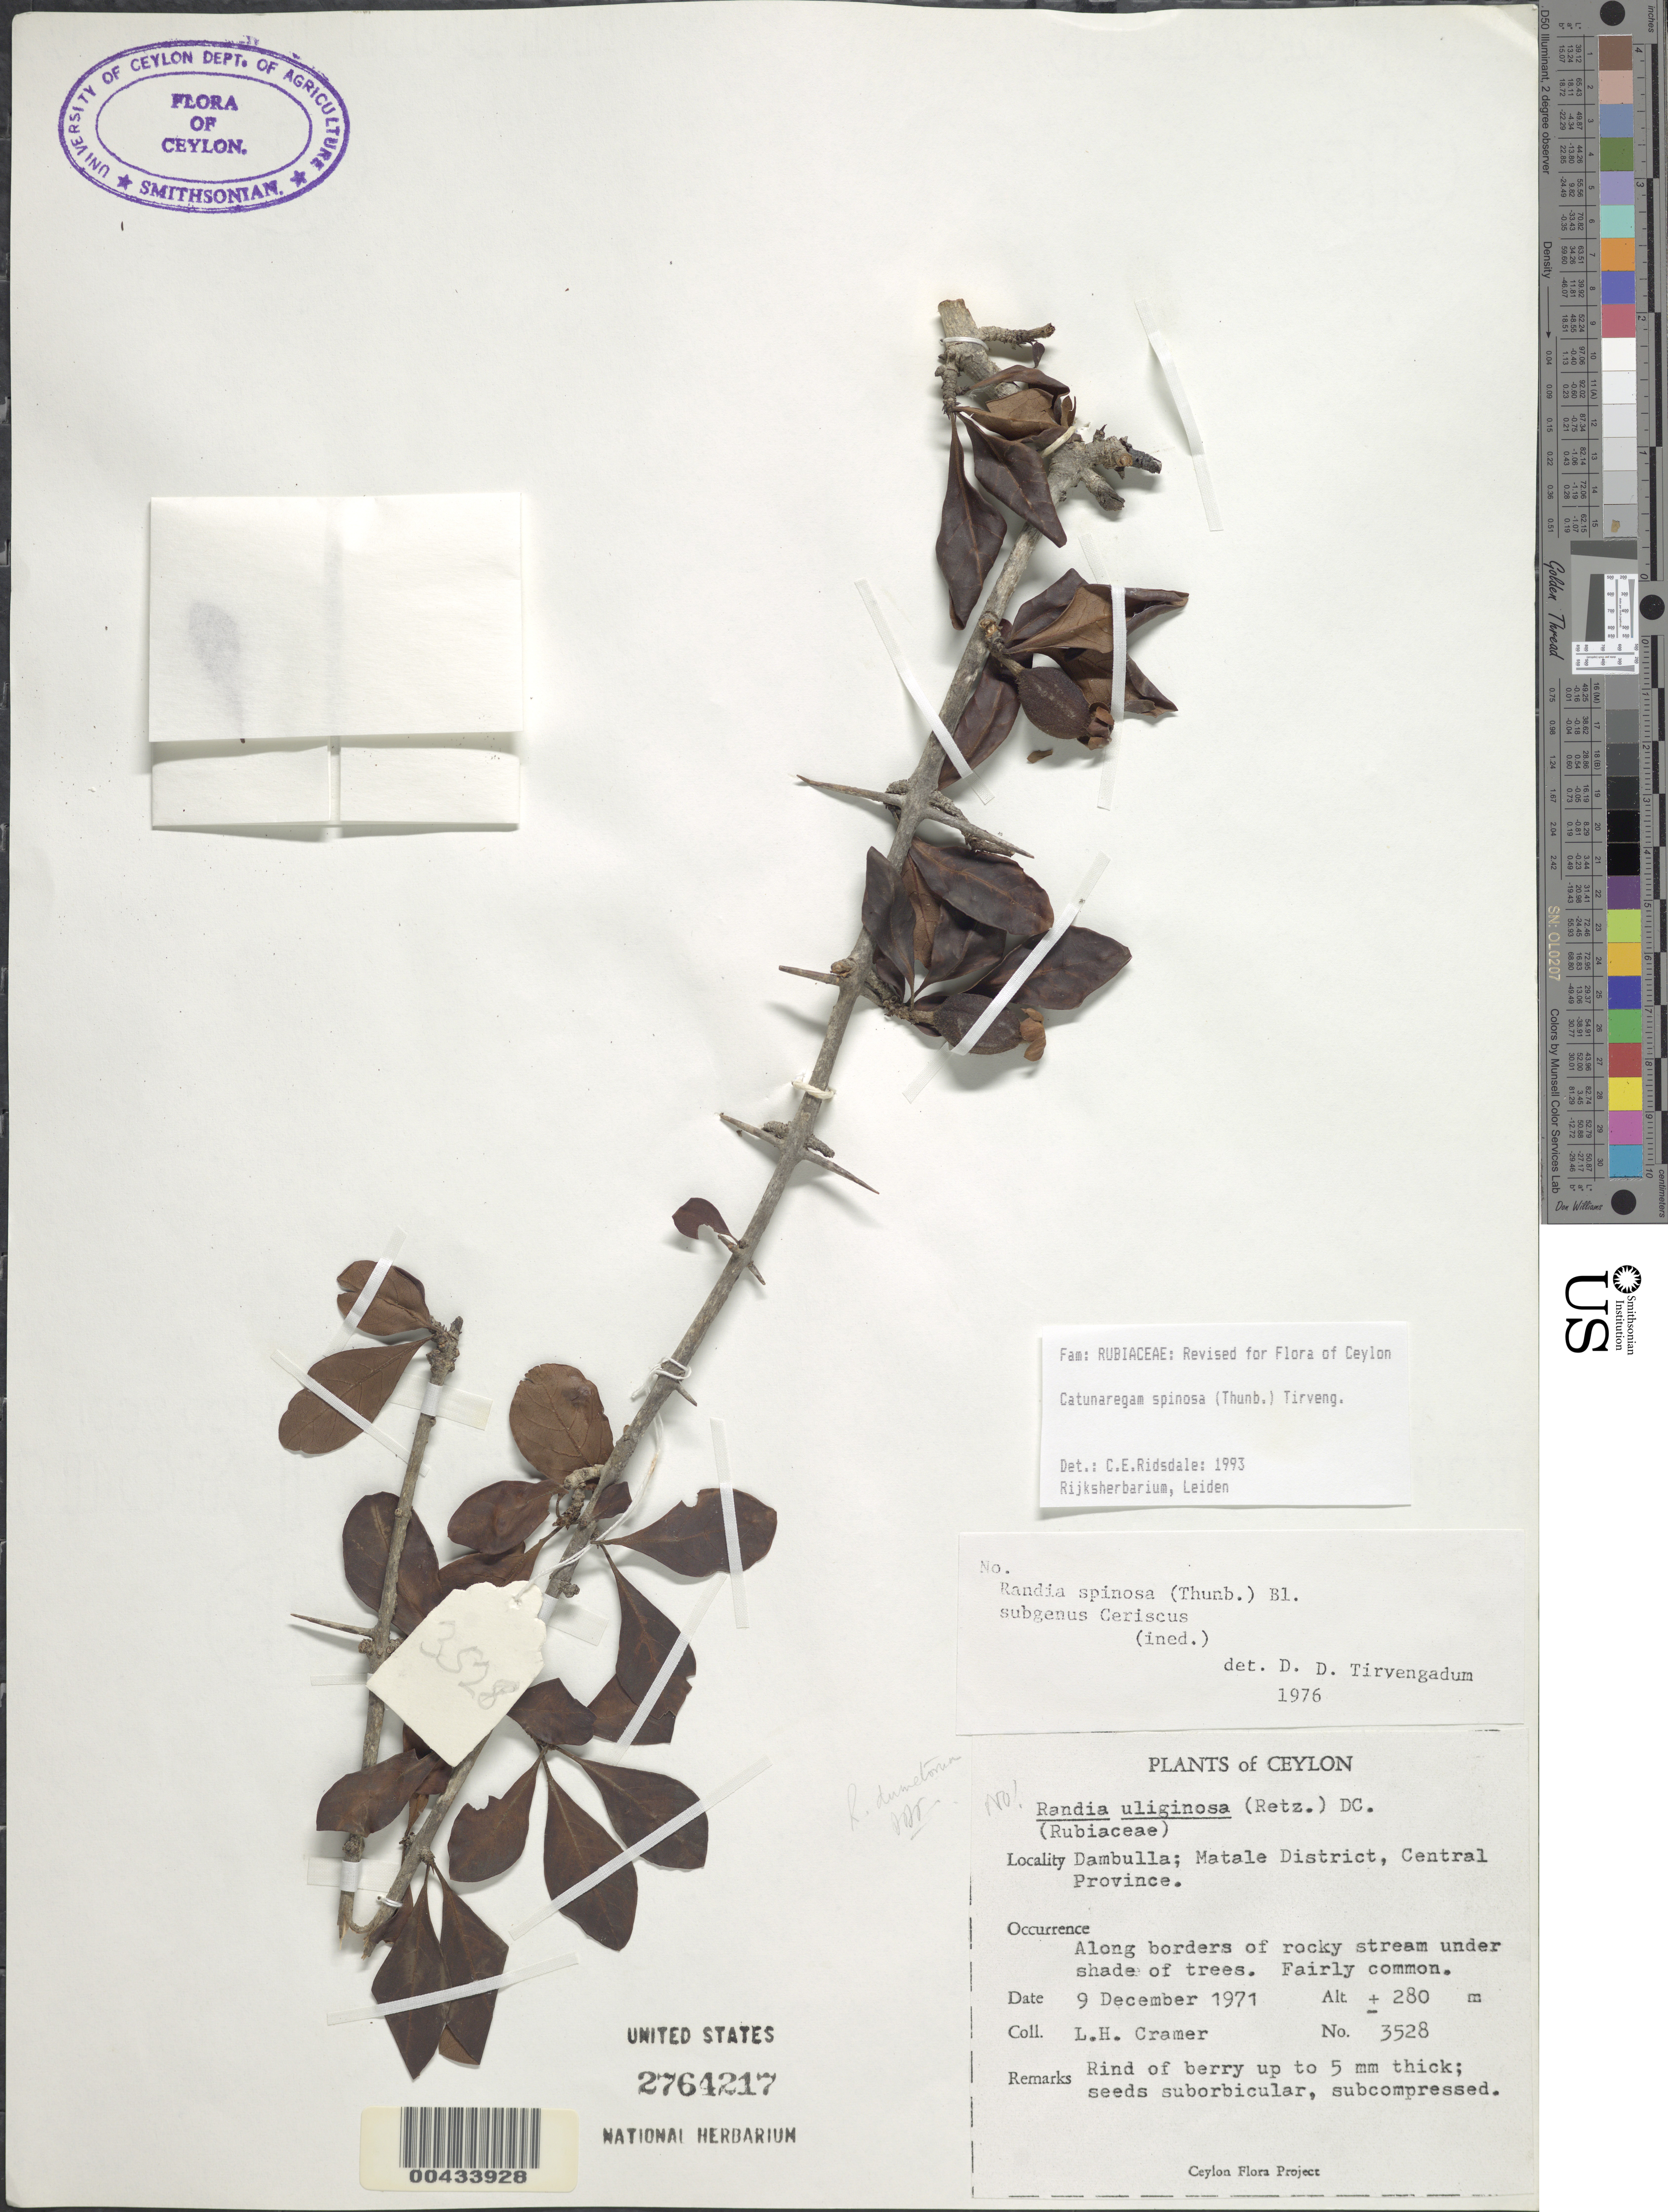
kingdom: Plantae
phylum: Tracheophyta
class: Magnoliopsida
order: Gentianales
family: Rubiaceae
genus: Catunaregam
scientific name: Catunaregam spinosa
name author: (Thunb.) Tirveng.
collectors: L. H. Cramer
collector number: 3528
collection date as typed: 09 Dec 1971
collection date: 1971-12-09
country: Sri Lanka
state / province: Central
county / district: Matale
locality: Dambulla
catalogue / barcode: US 2764217